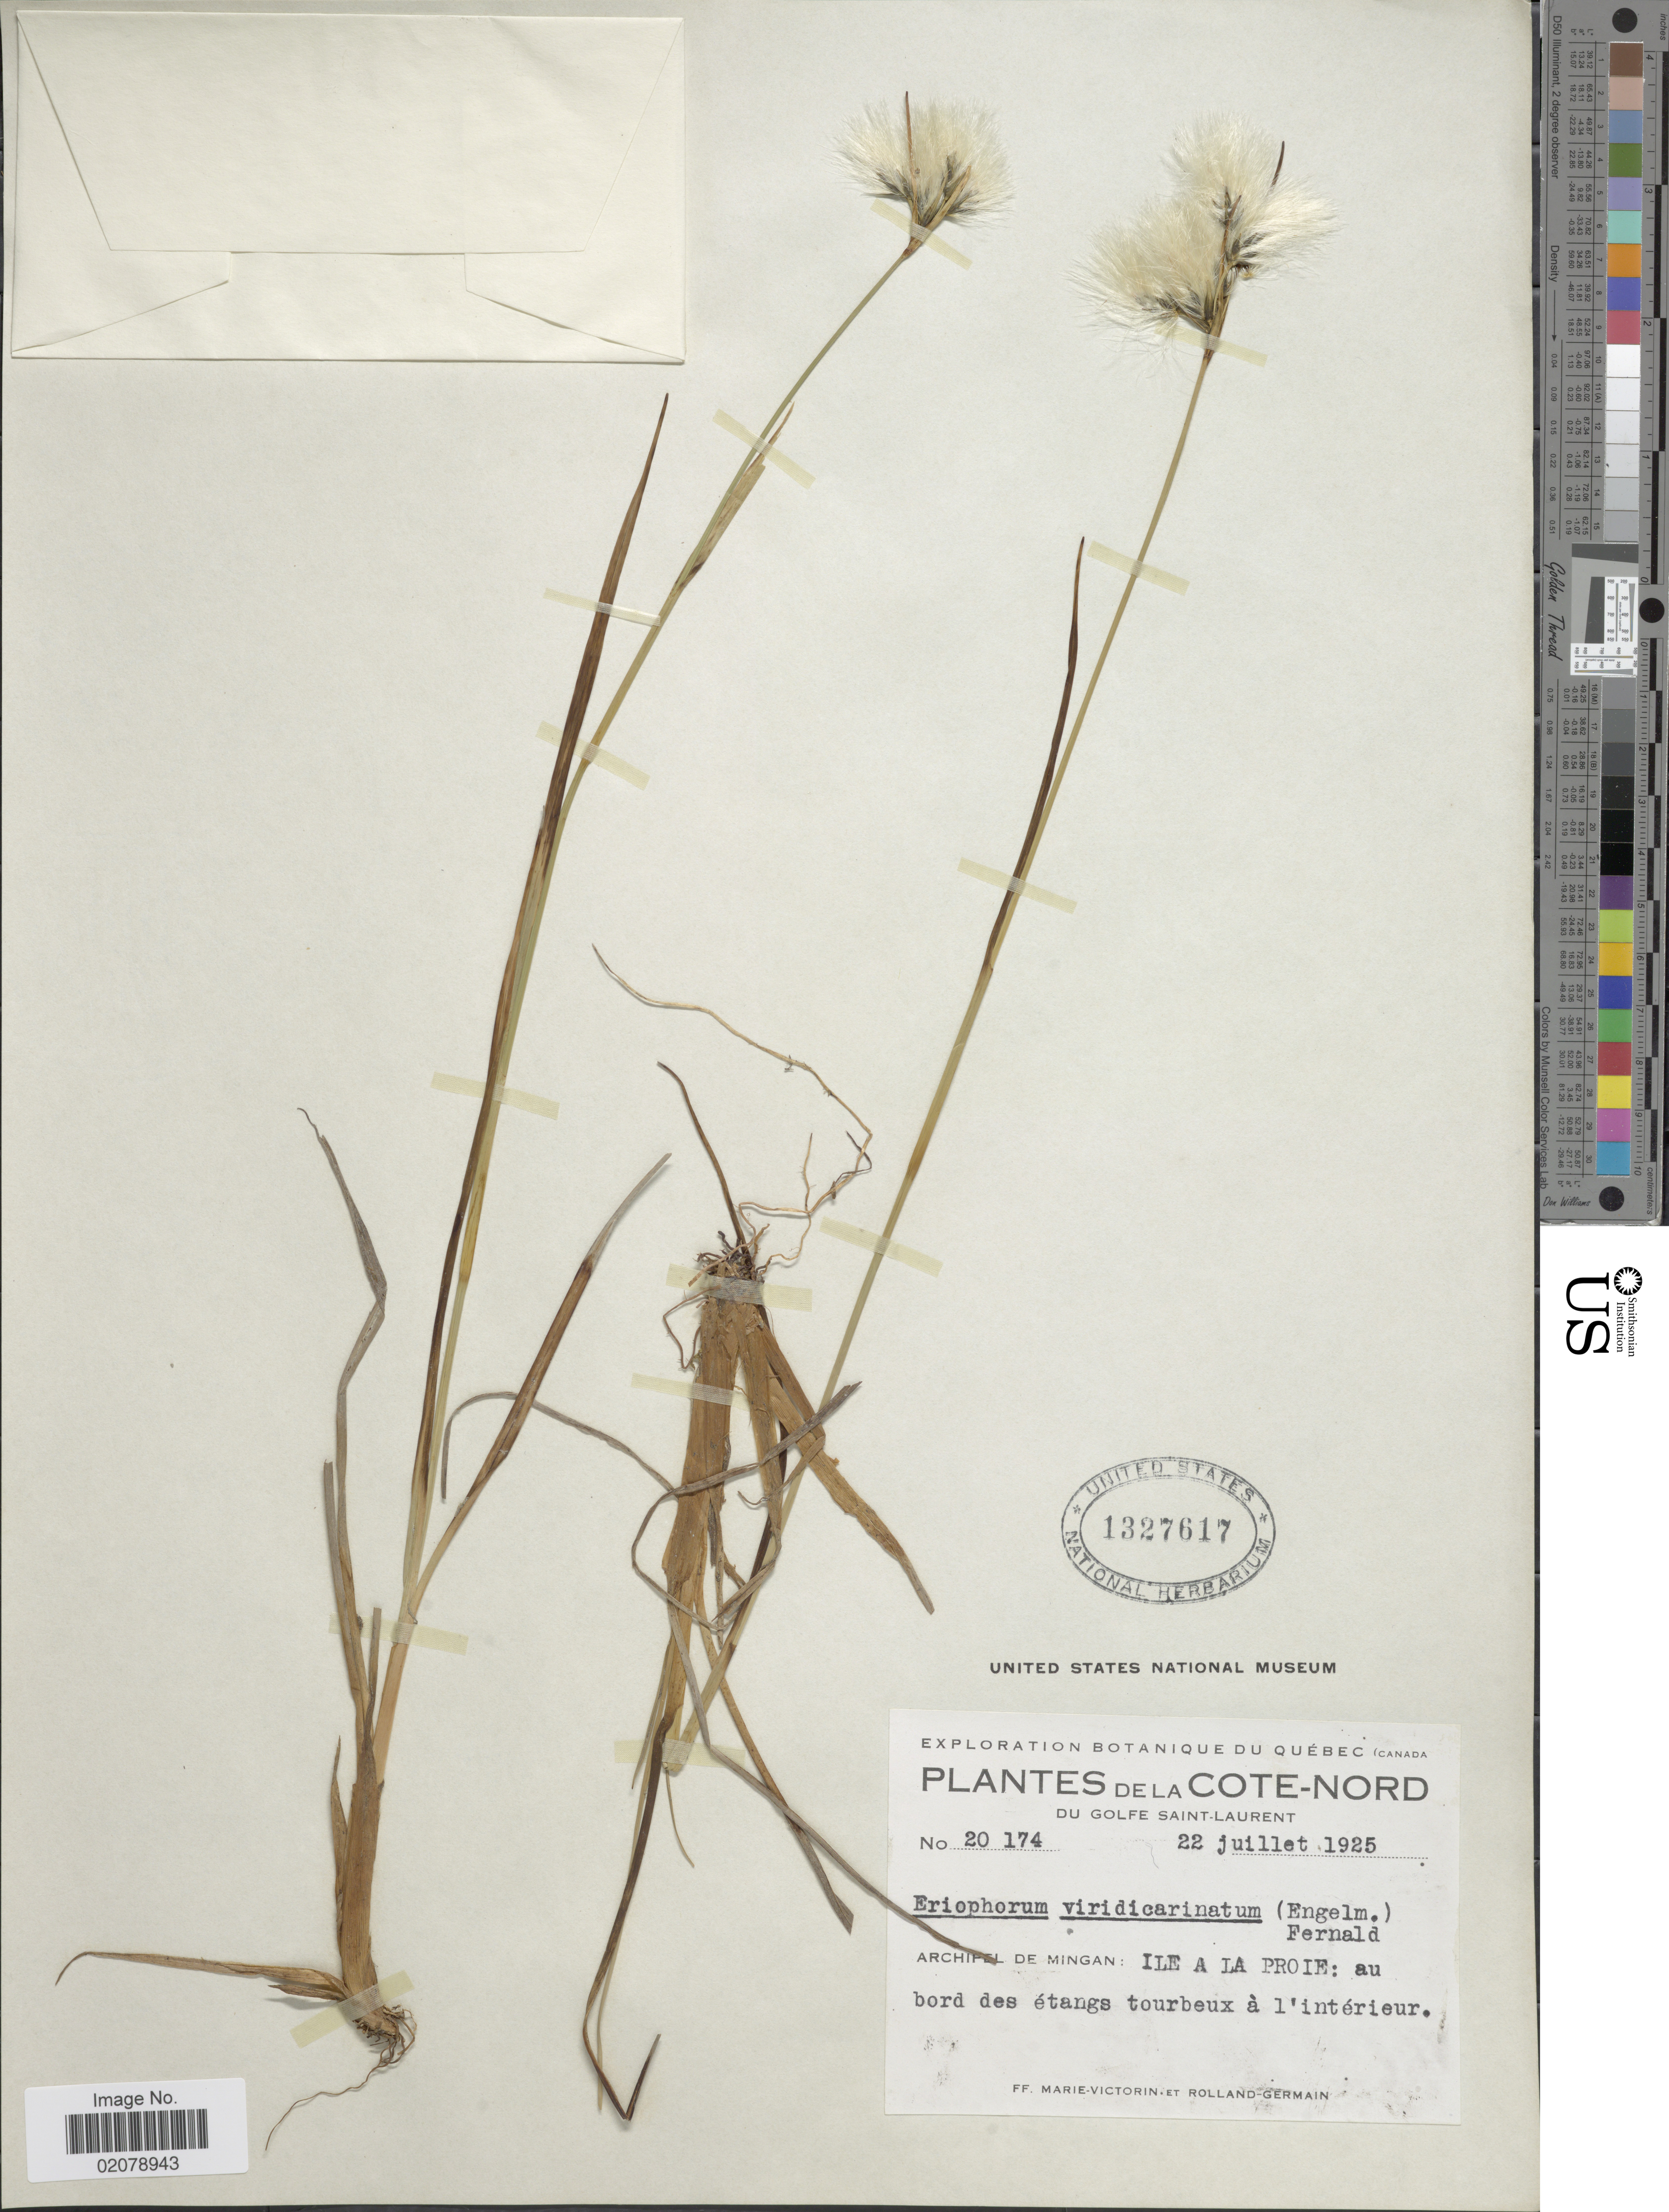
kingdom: Plantae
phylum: Tracheophyta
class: Liliopsida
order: Poales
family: Cyperaceae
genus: Eriophorum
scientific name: Eriophorum viridicarinatum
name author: (Englem.) Fernald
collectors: F. Marie-Victorin & Rolland-Germain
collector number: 20174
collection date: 1925-07-22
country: Canada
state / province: Quebec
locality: La Cote-Nord du Golfe Saint-Laurent. Archipel de Mingan: Ile a La Proie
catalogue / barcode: US 1327617